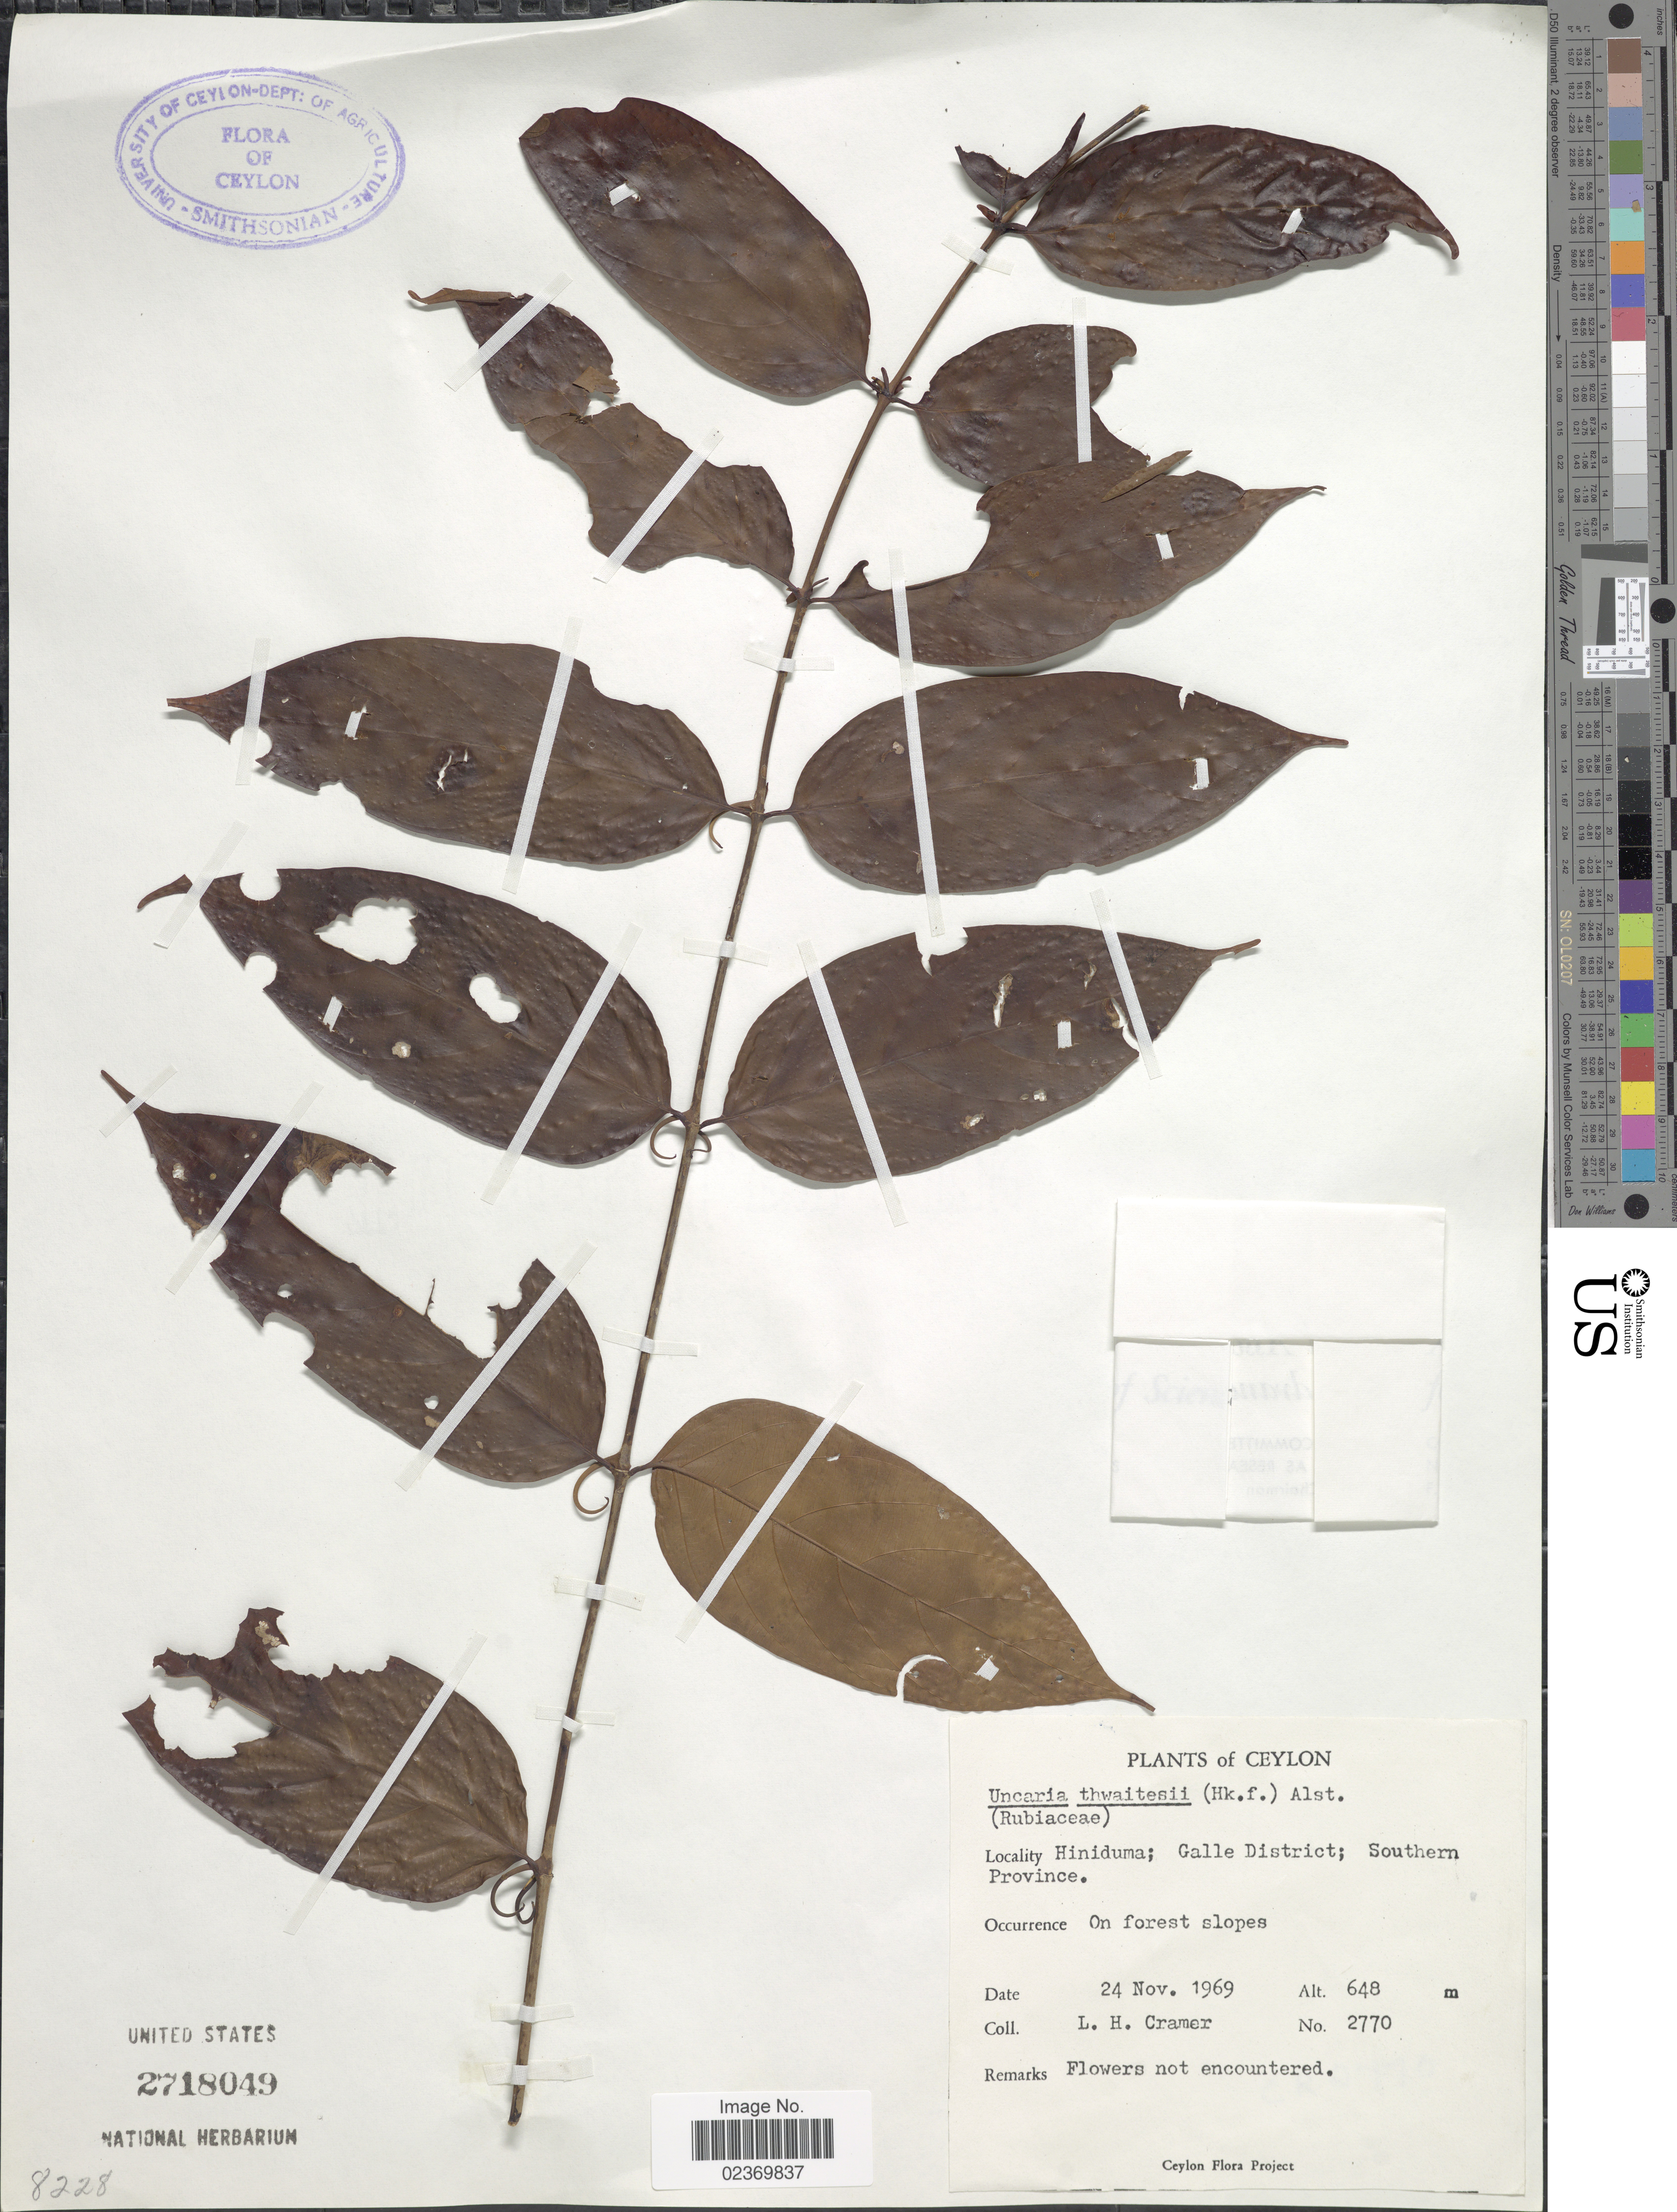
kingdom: Plantae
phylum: Tracheophyta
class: Magnoliopsida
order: Gentianales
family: Rubiaceae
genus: Uncaria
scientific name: Uncaria thwaitesii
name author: (Hook. f.) Alston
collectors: L. H. Cramer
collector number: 2770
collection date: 1969-11-24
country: Sri Lanka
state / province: Southern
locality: Ceylon. Hniduma, Galle District; Southern Province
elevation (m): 648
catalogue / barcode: US 2718049